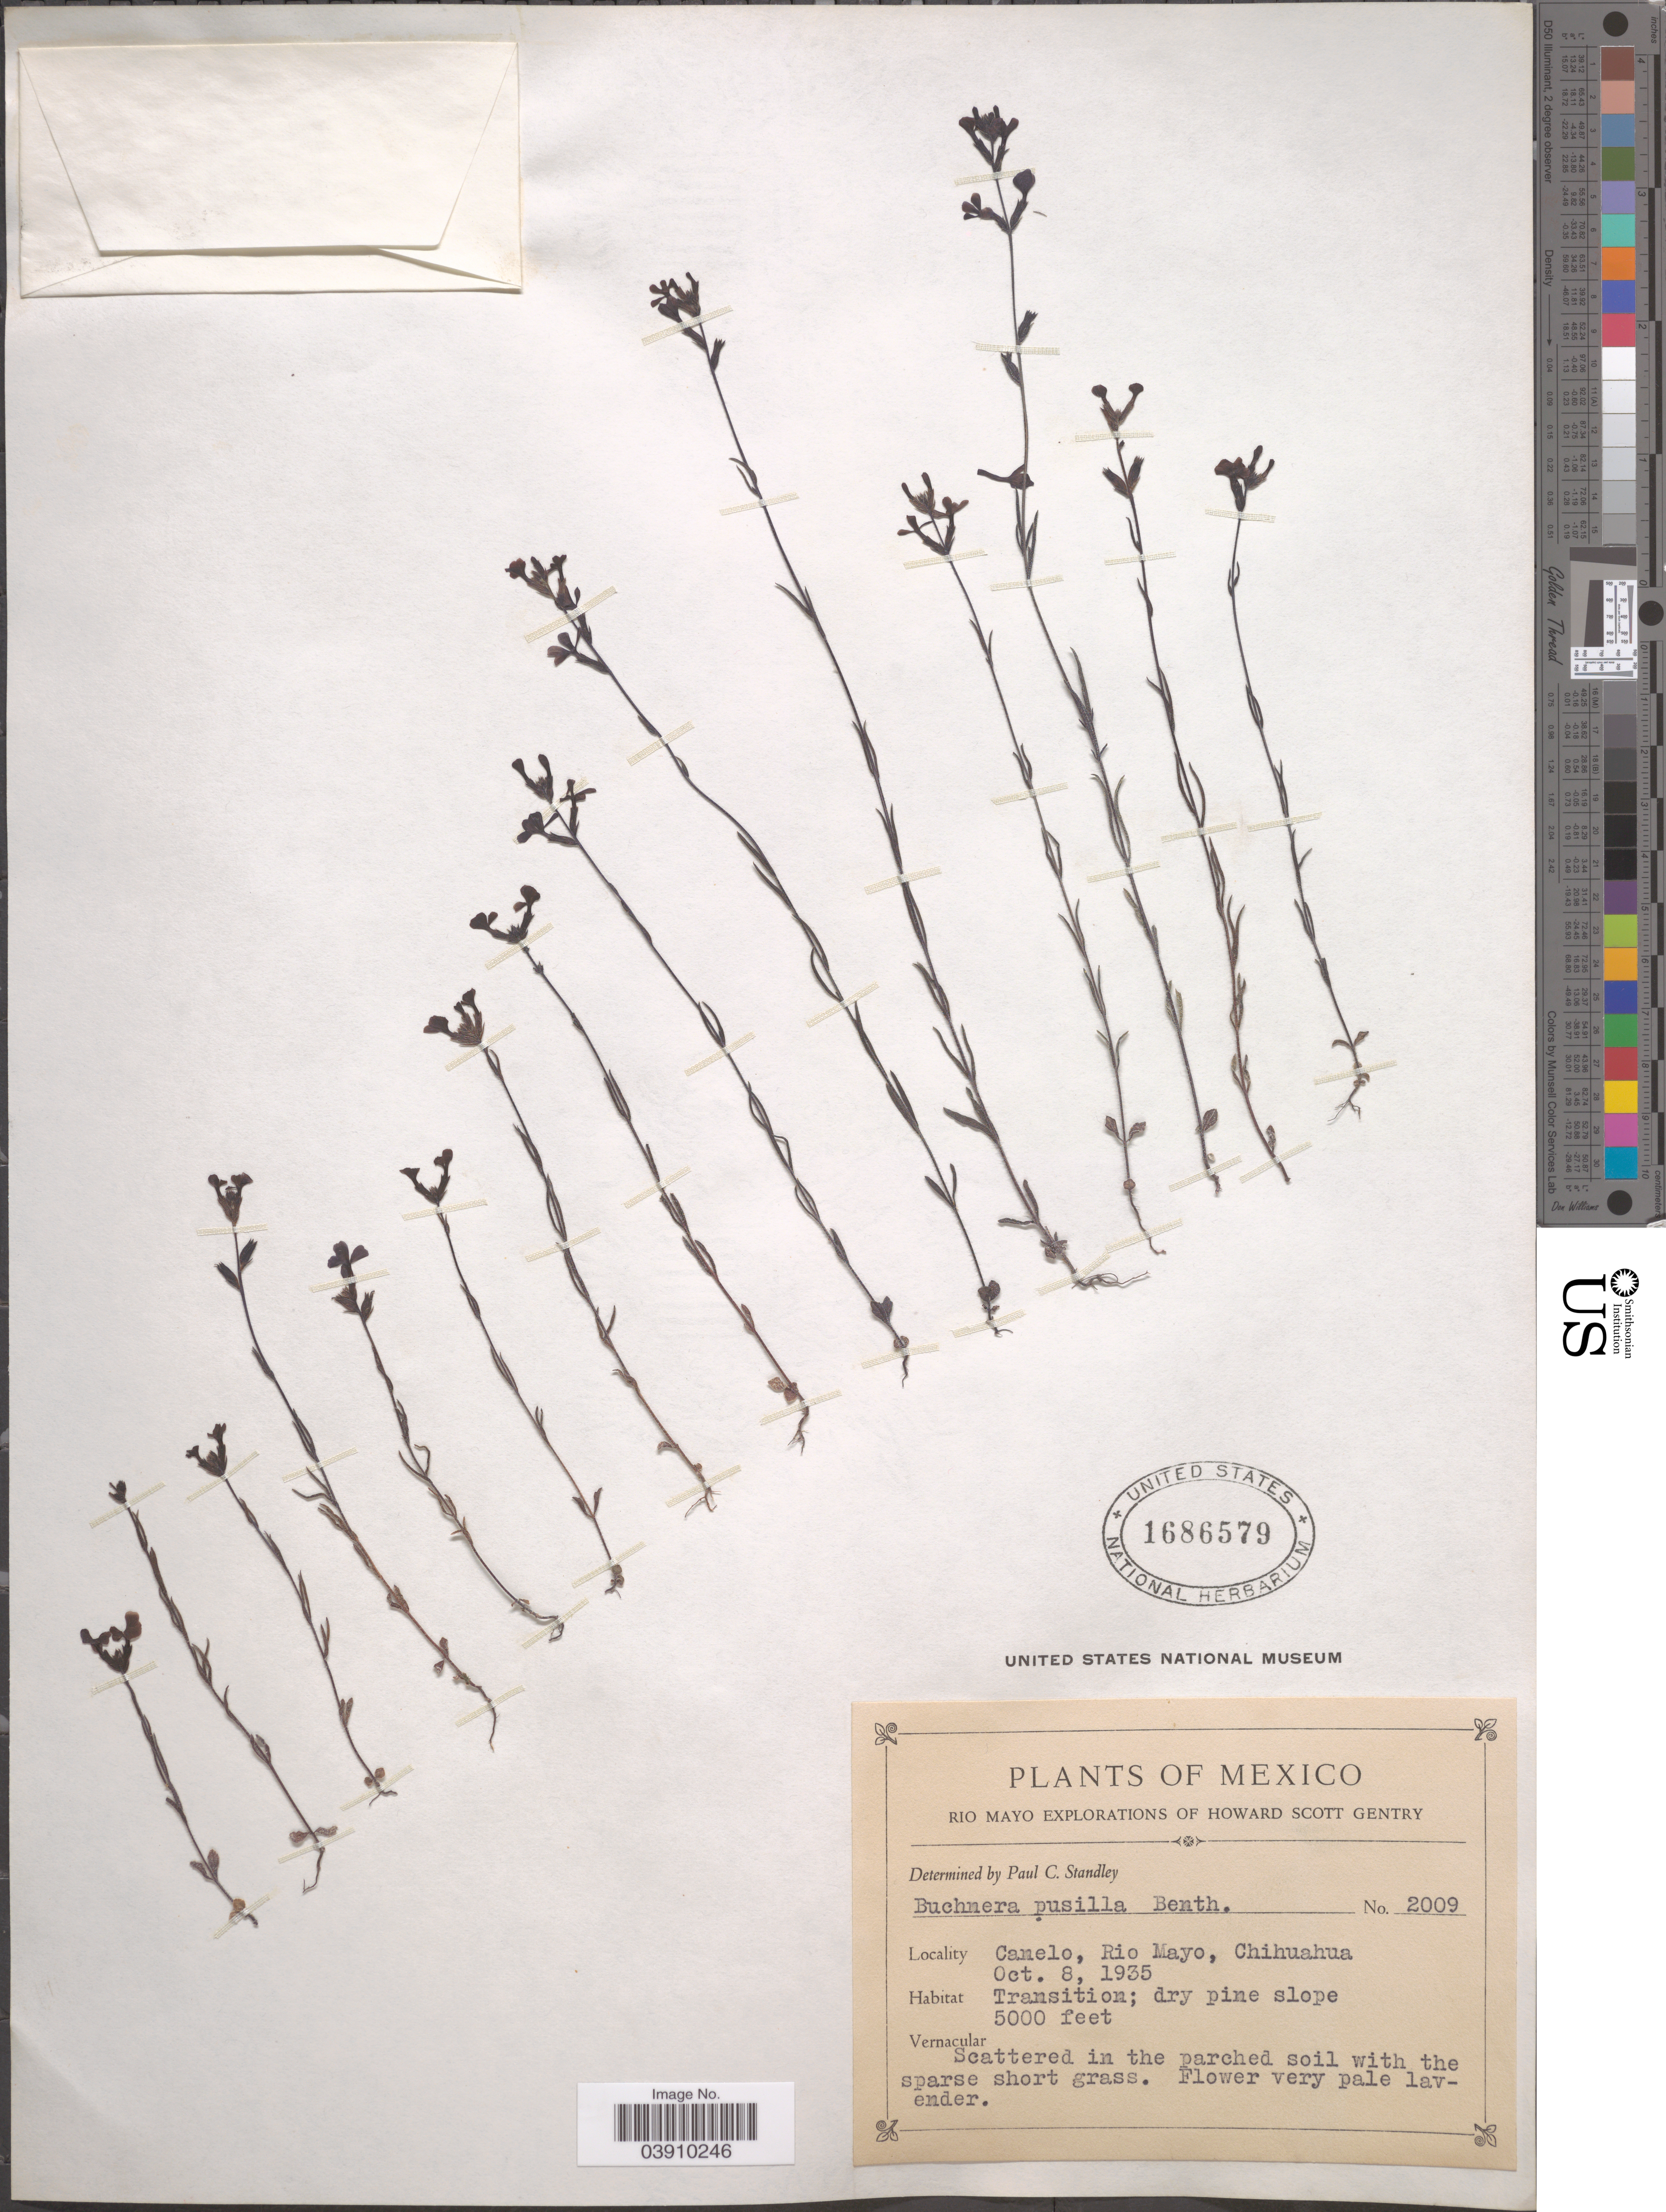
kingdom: Plantae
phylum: Tracheophyta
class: Magnoliopsida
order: Lamiales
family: Orobanchaceae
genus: Buchnera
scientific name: Buchnera pusilla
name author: Kunth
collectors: H. S. Gentry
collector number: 2009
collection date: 1935-10-08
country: Mexico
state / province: Chihuahua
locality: Rio Mayo. Canelo.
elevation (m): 1524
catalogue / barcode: US 1686579